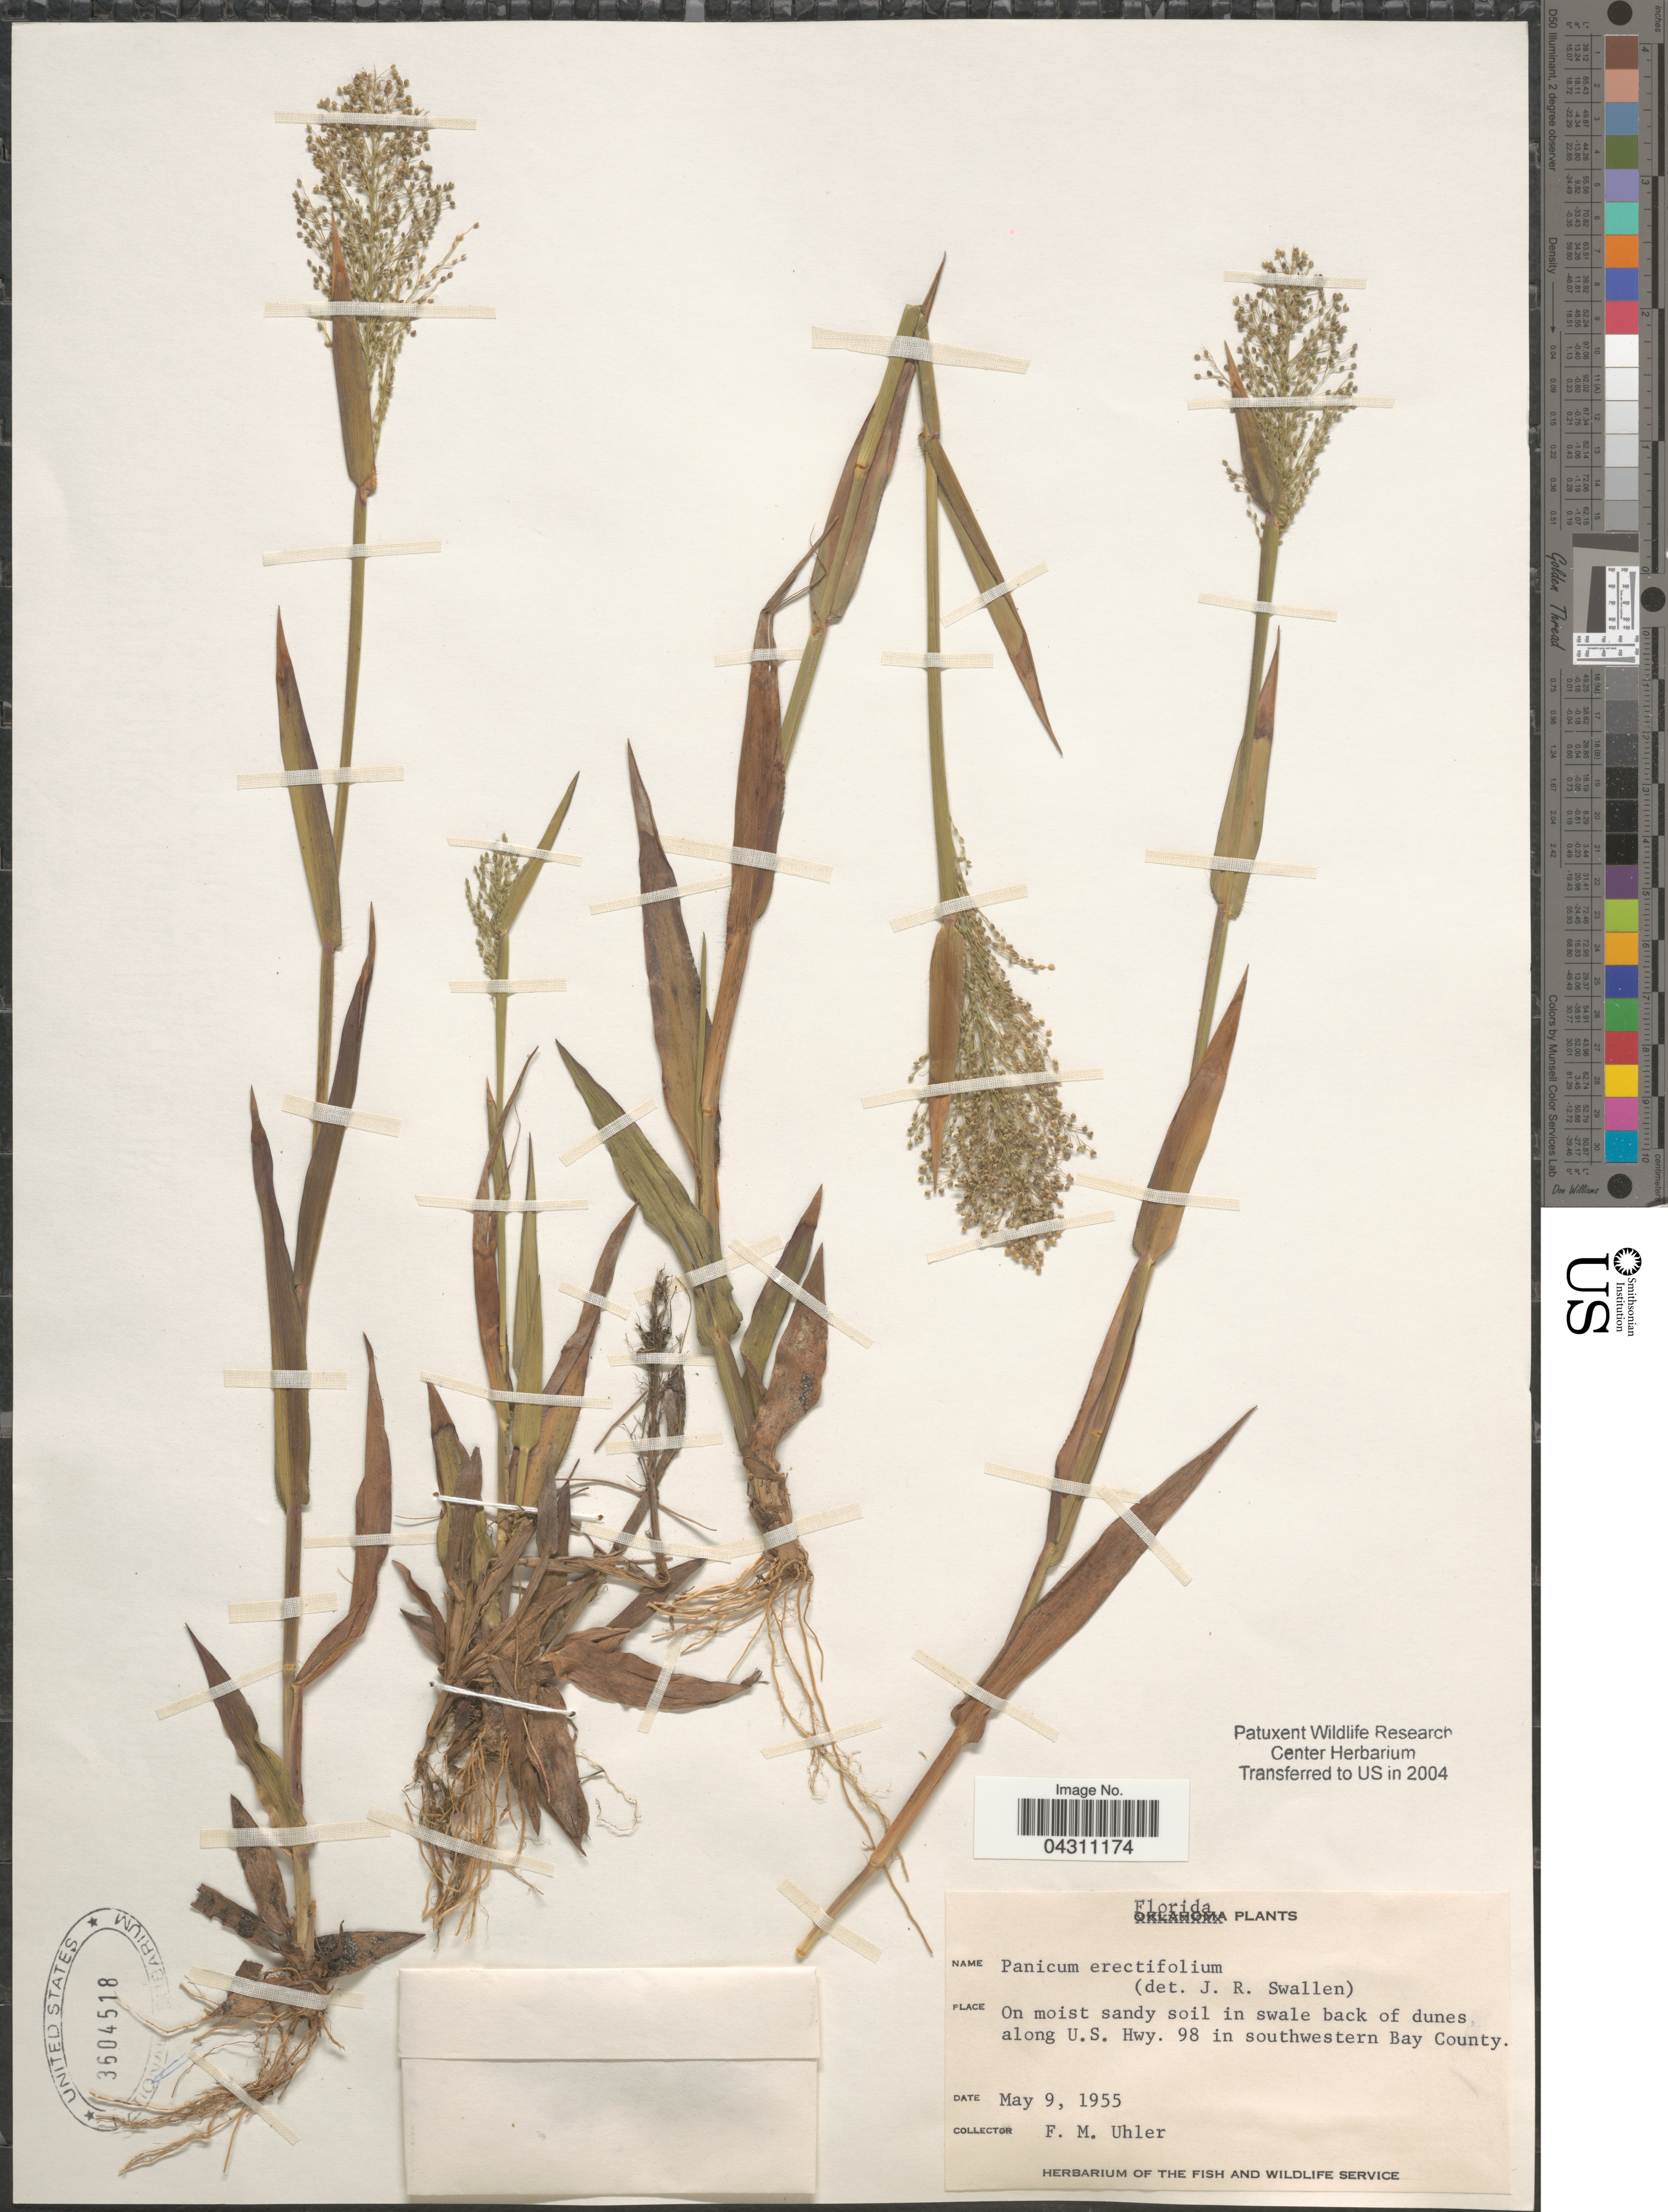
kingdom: Plantae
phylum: Tracheophyta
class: Liliopsida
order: Poales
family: Poaceae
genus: Dichanthelium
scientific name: Dichanthelium sphaerocarpon var. floridanum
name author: (Vasey) Davidse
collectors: F. M. Uhler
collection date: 1955-05-09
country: United States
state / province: Florida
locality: On moist sandy soil in swale back of dunes along U.S. Hwy. 98 in southwestern Bay County.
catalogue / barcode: US 3604518